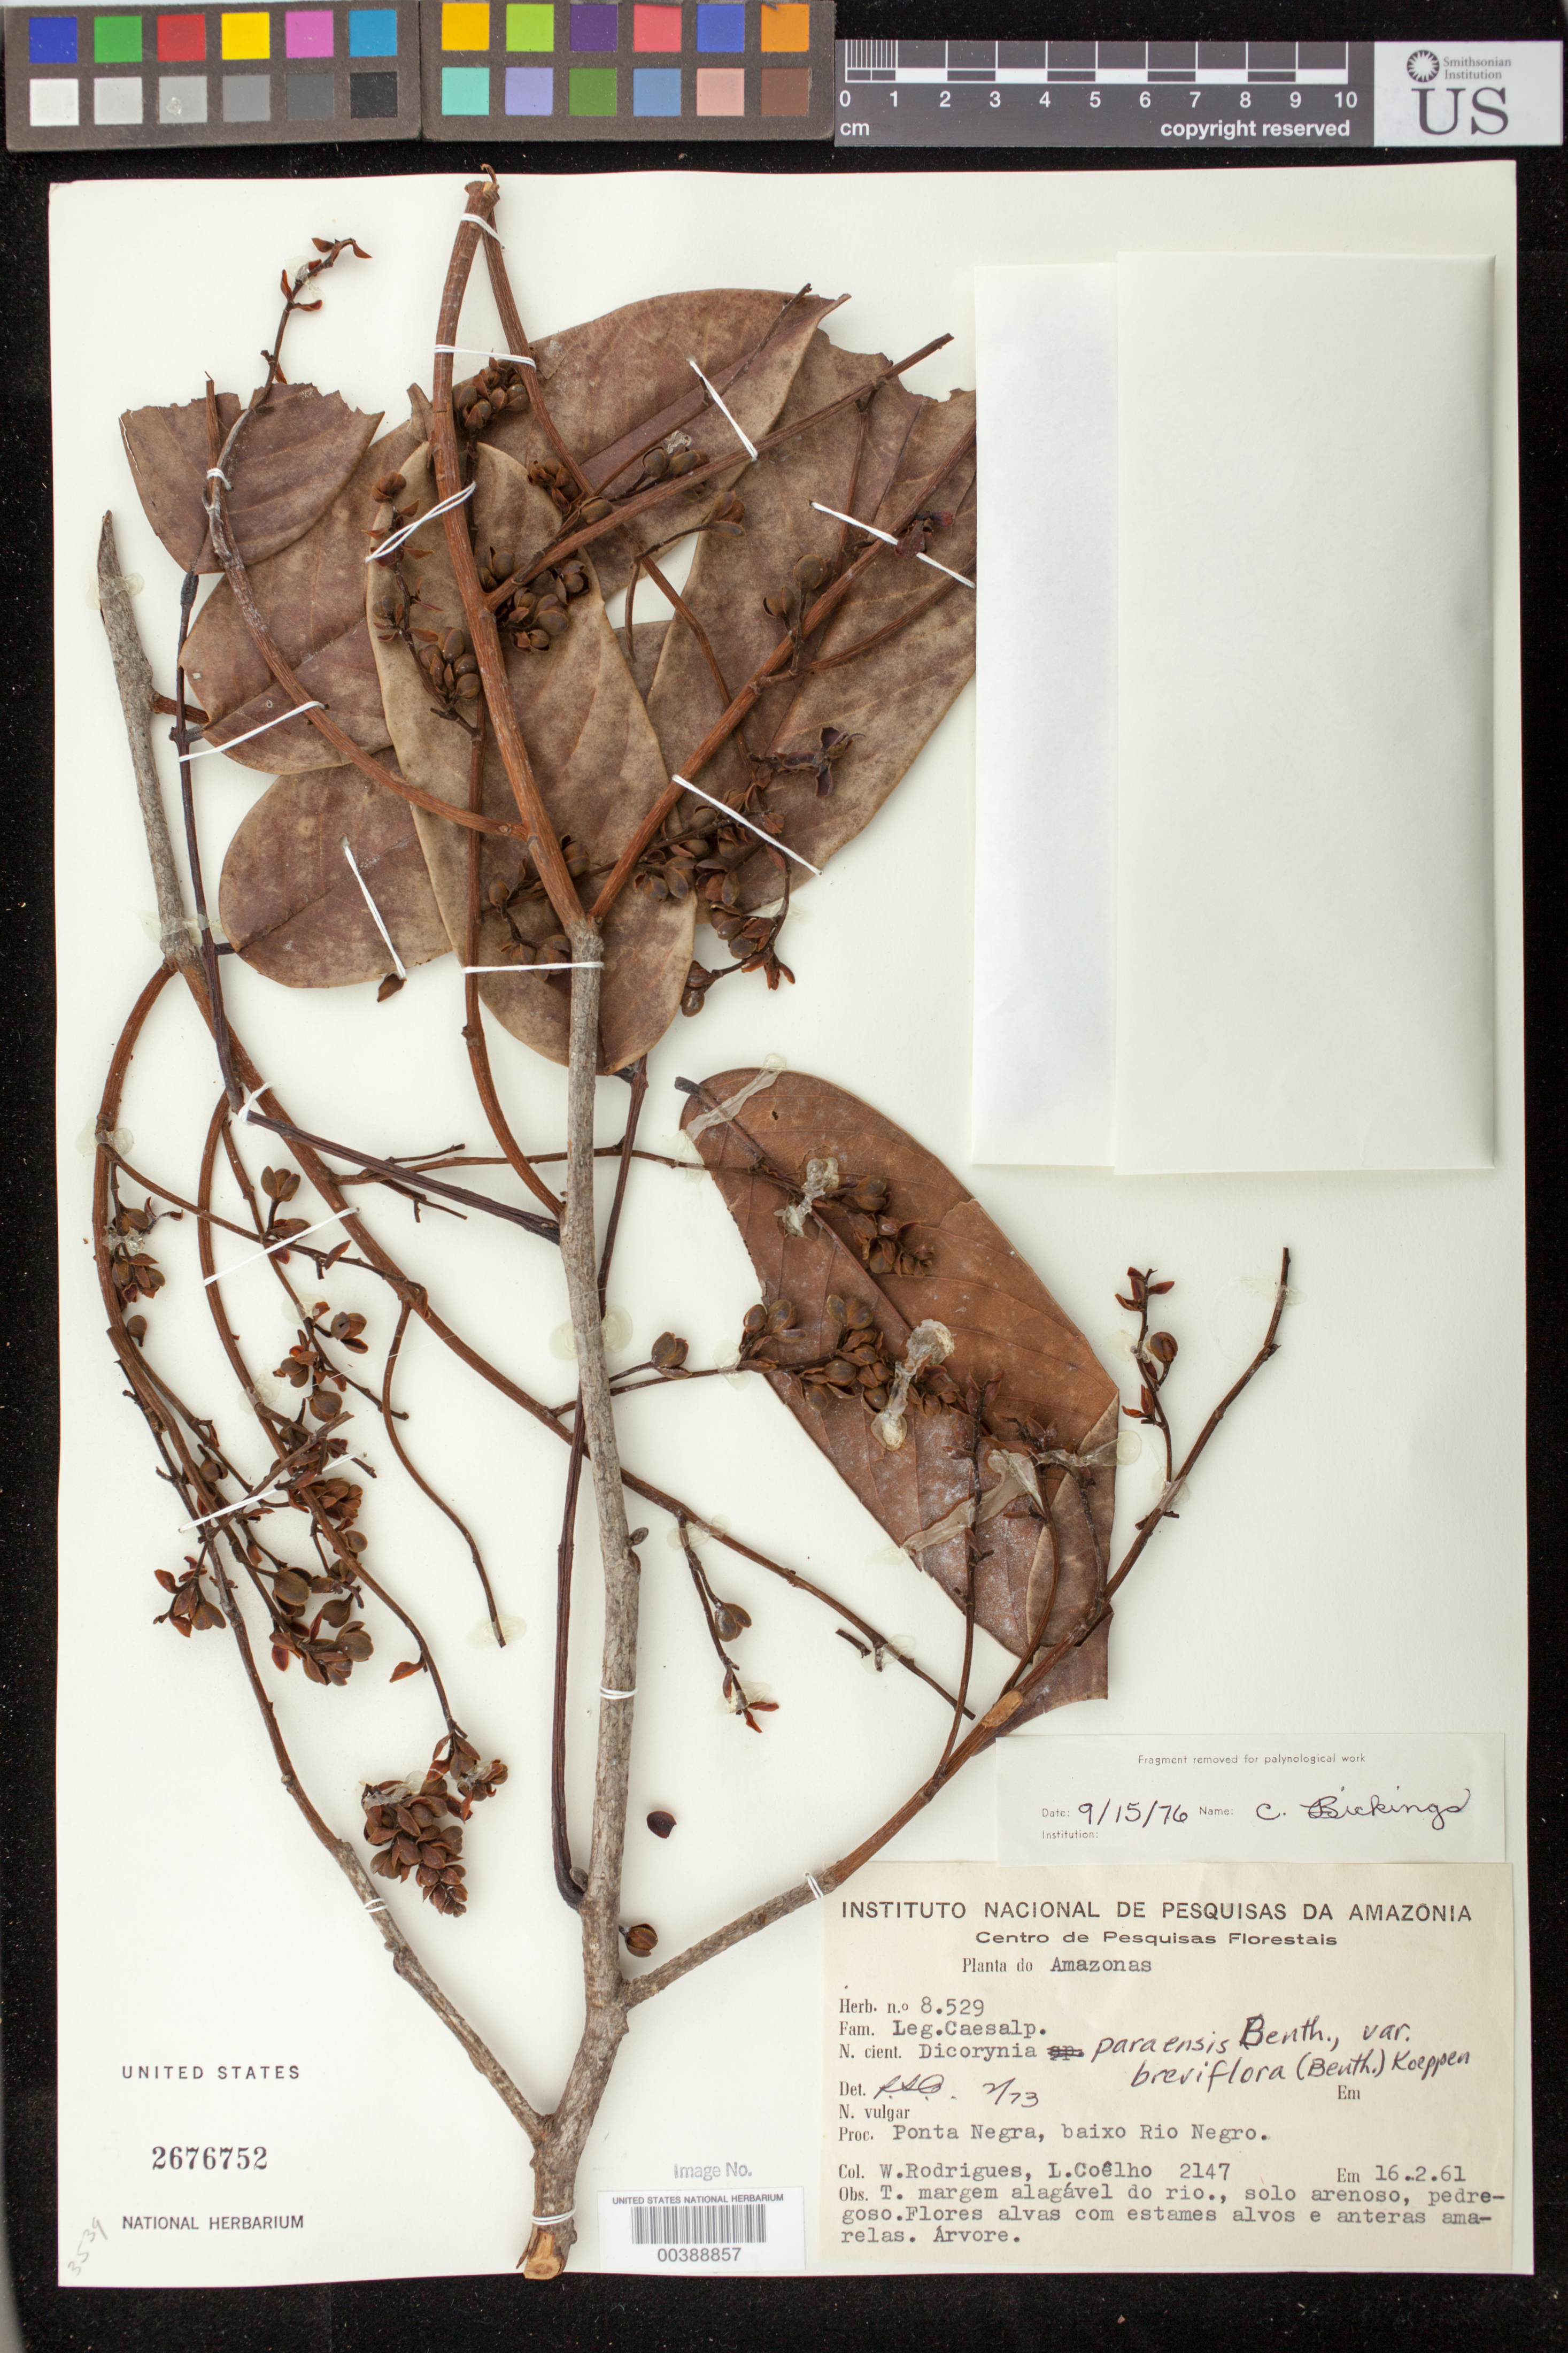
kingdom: Plantae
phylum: Tracheophyta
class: Magnoliopsida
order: Fabales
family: Fabaceae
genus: Dicorynia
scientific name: Dicorynia paraensis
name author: Benth.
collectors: W. A. Rodrigues & L. Coelho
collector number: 2147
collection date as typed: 16 Feb 1961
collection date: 1961-02-16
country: Brazil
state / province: Amazonas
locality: Ponta Negra, baixo Rio Negro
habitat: T. margem alagavel do rio, solo arenoso, pedregoso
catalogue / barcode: US 2676752